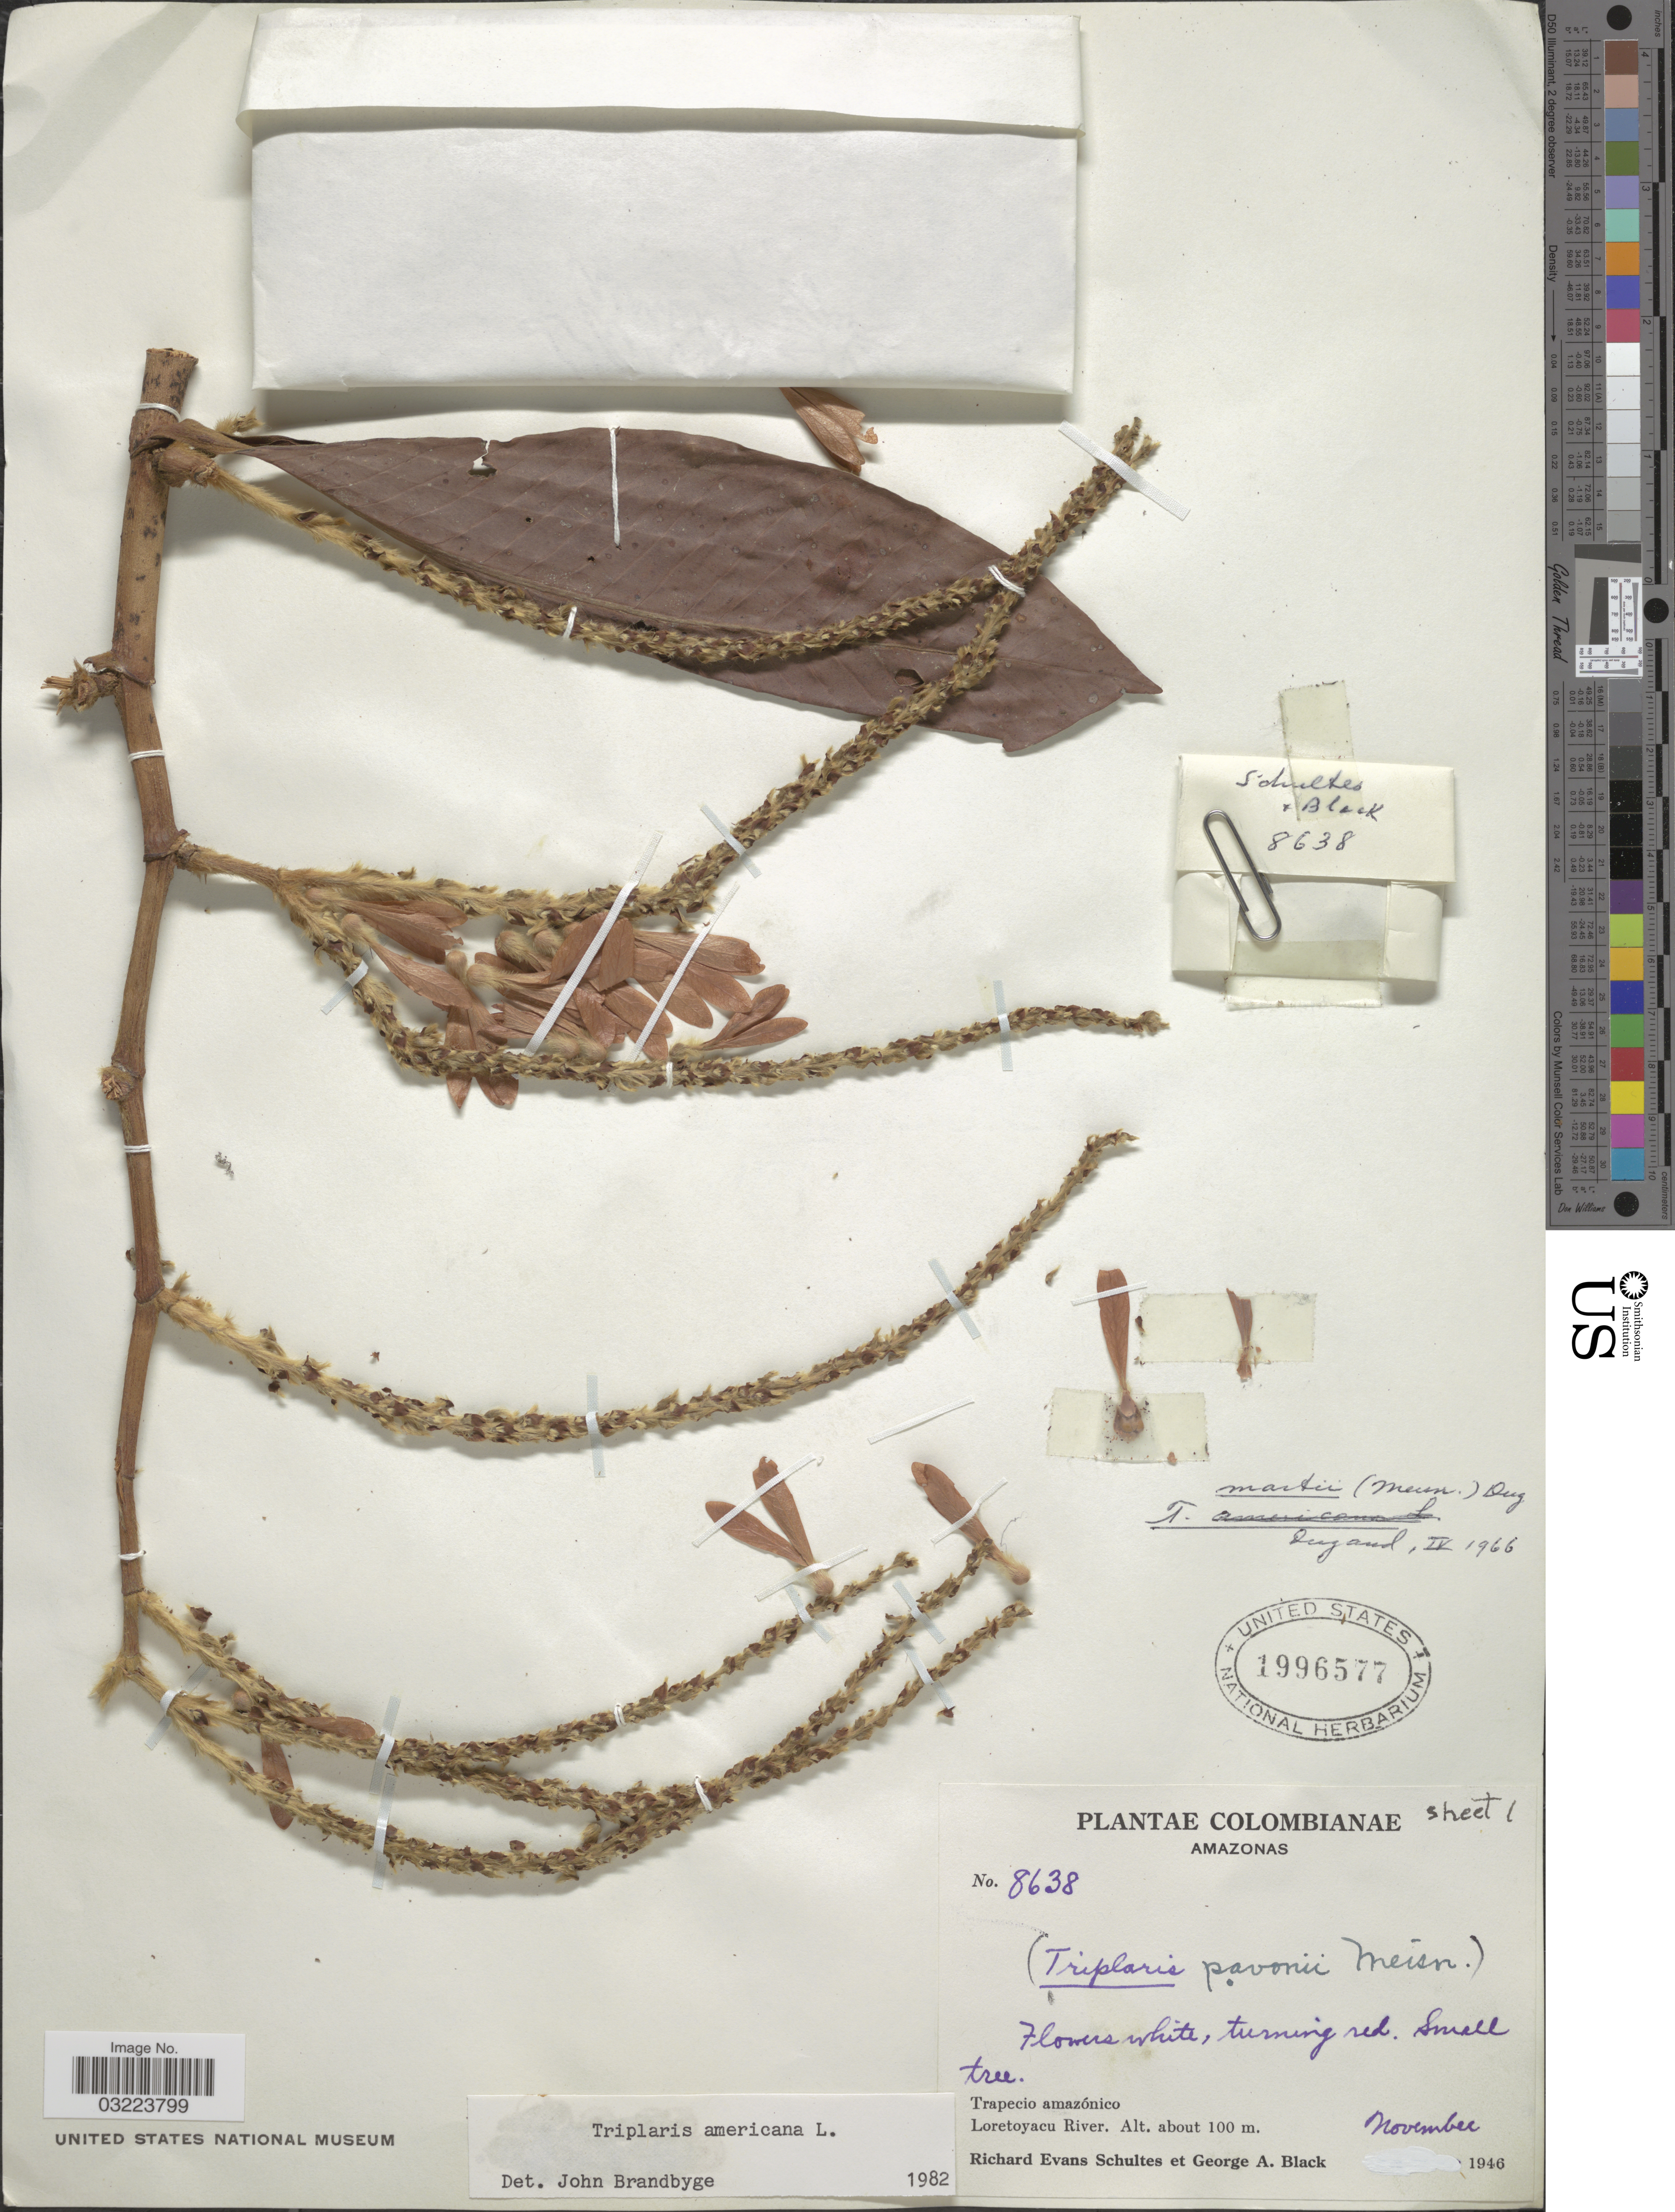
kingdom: Plantae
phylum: Tracheophyta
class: Magnoliopsida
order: Caryophyllales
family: Polygonaceae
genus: Triplaris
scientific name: Triplaris americana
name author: L.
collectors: R. E. Schultes & G. A. Black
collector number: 8638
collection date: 1946-11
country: Colombia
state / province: Amazônas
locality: Trapecio amazónico. Loretoyacu River.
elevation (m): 100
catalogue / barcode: US 1996577